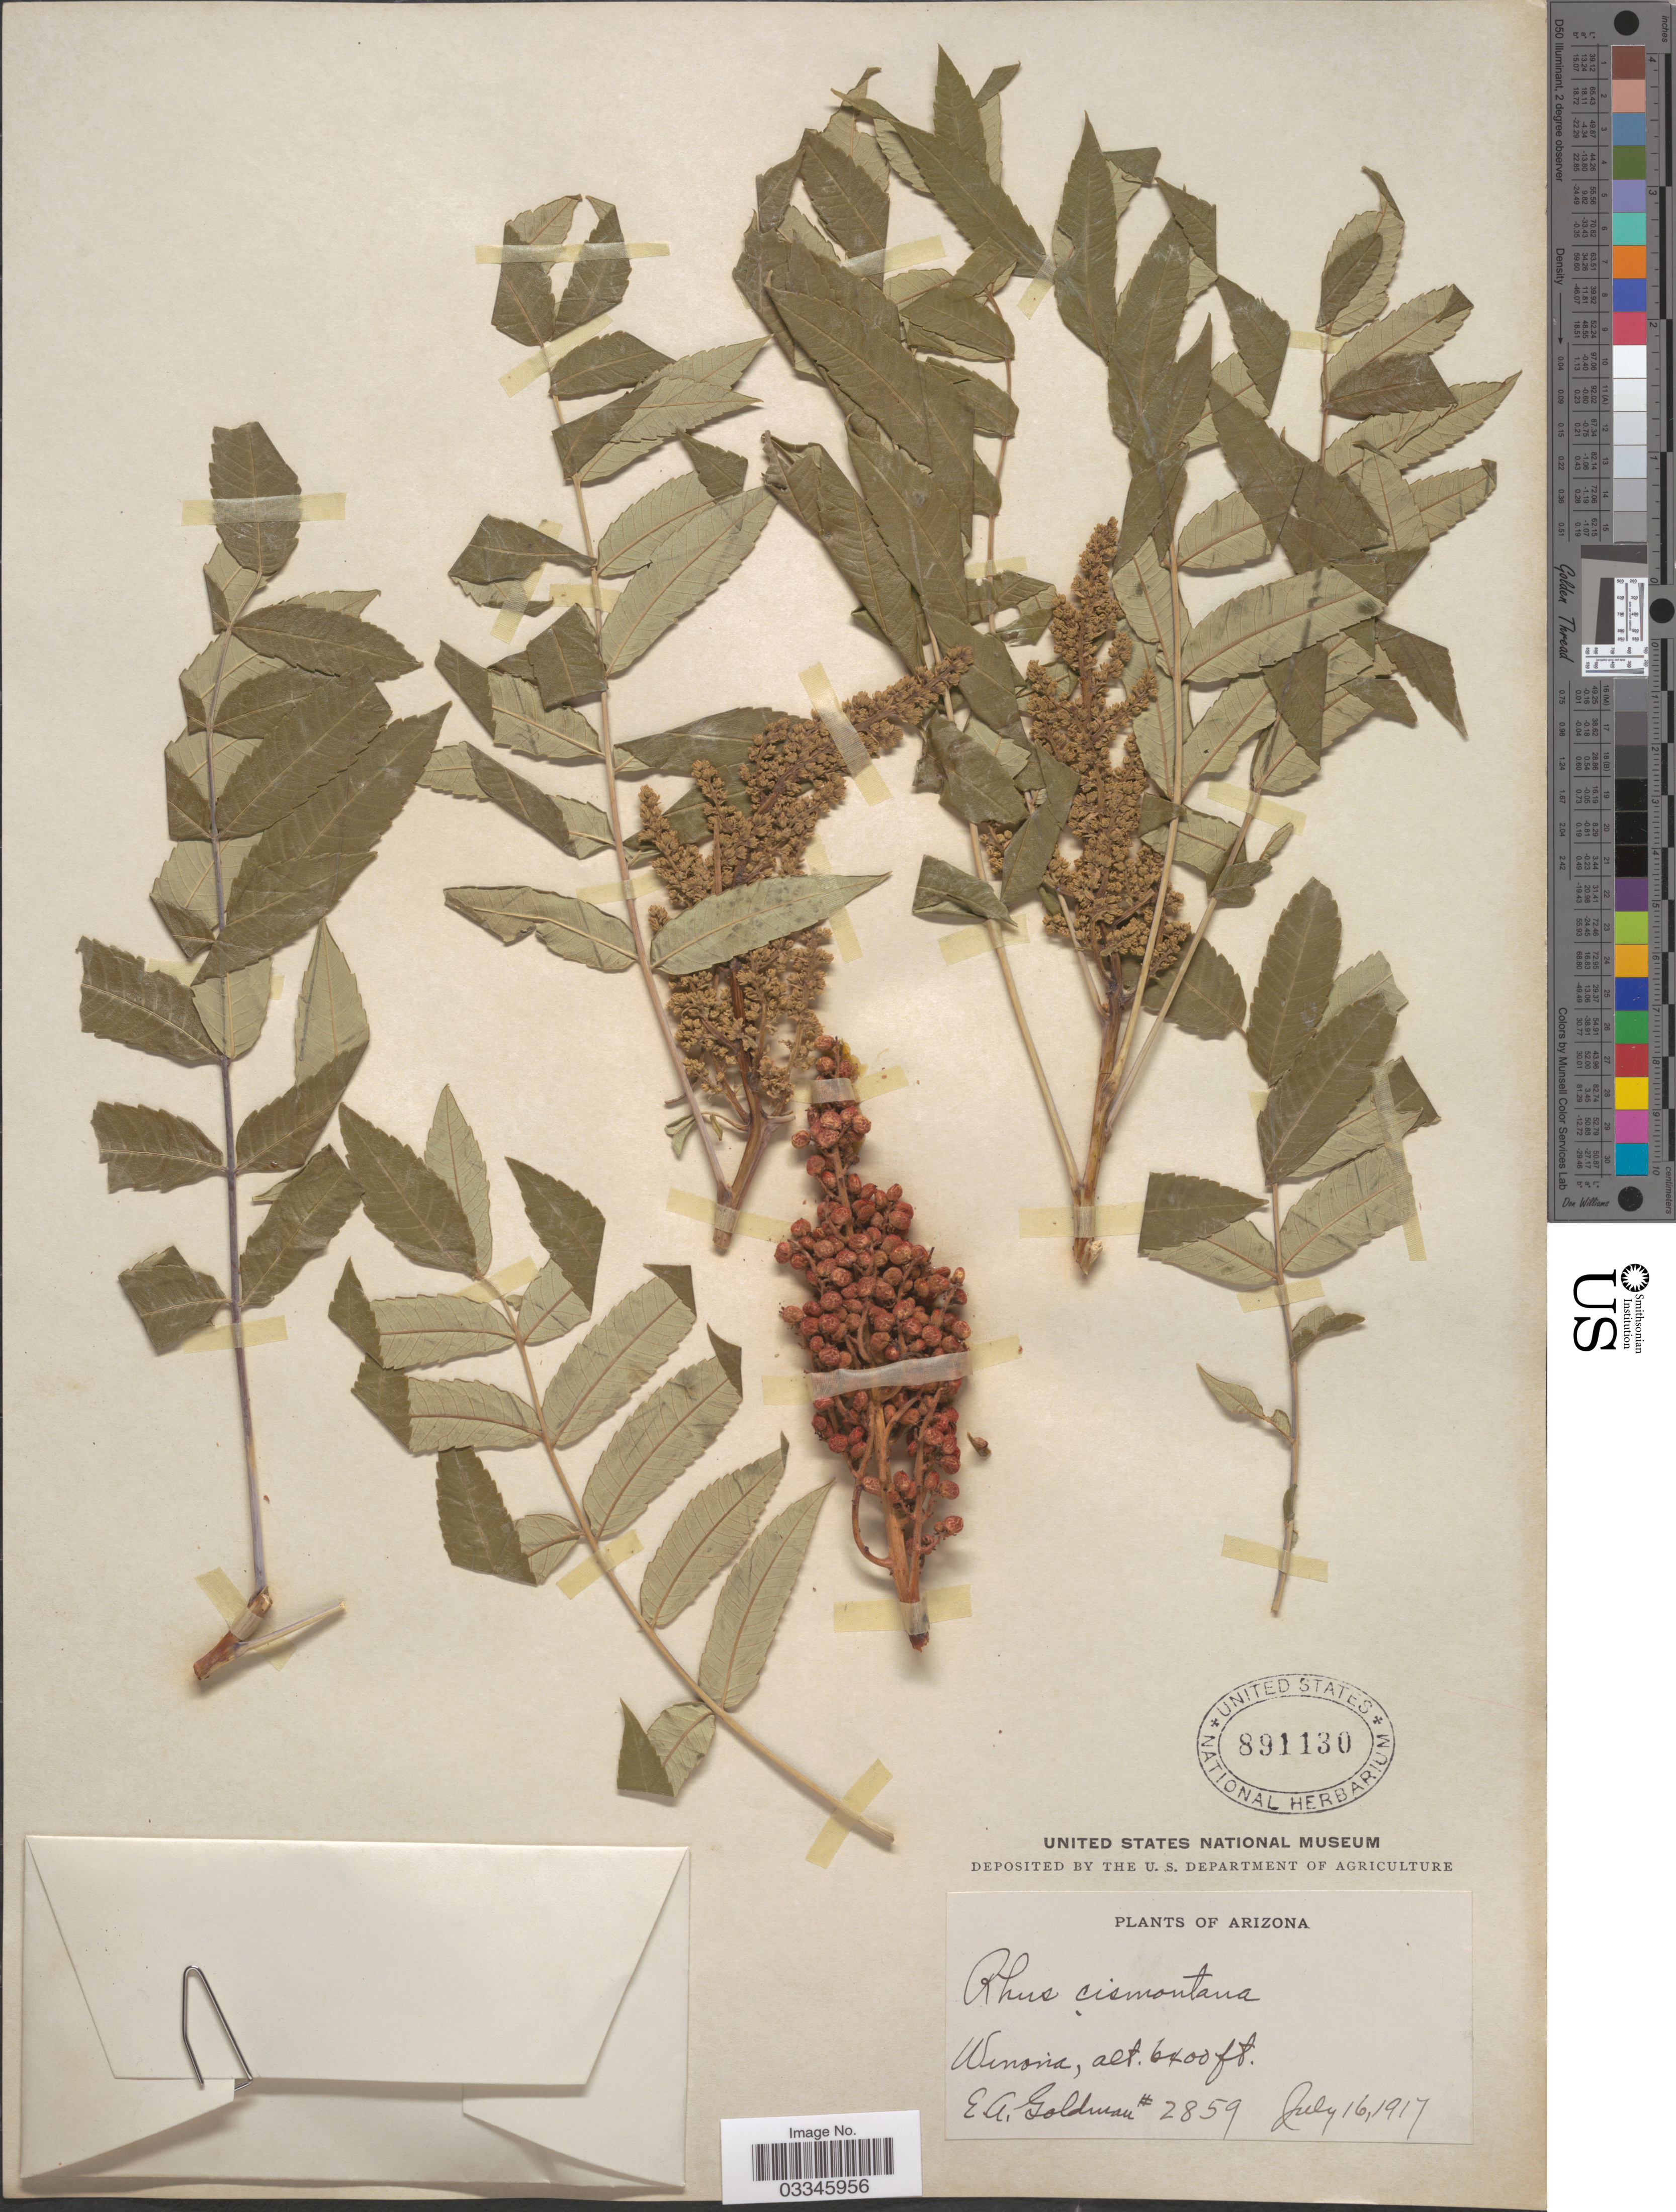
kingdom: Plantae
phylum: Tracheophyta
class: Magnoliopsida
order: Sapindales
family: Anacardiaceae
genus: Rhus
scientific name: Rhus glabra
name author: L.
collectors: E. A. Goldman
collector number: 2859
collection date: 1917-07-16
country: United States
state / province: Arizona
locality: Winona.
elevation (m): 1951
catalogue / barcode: US 891130